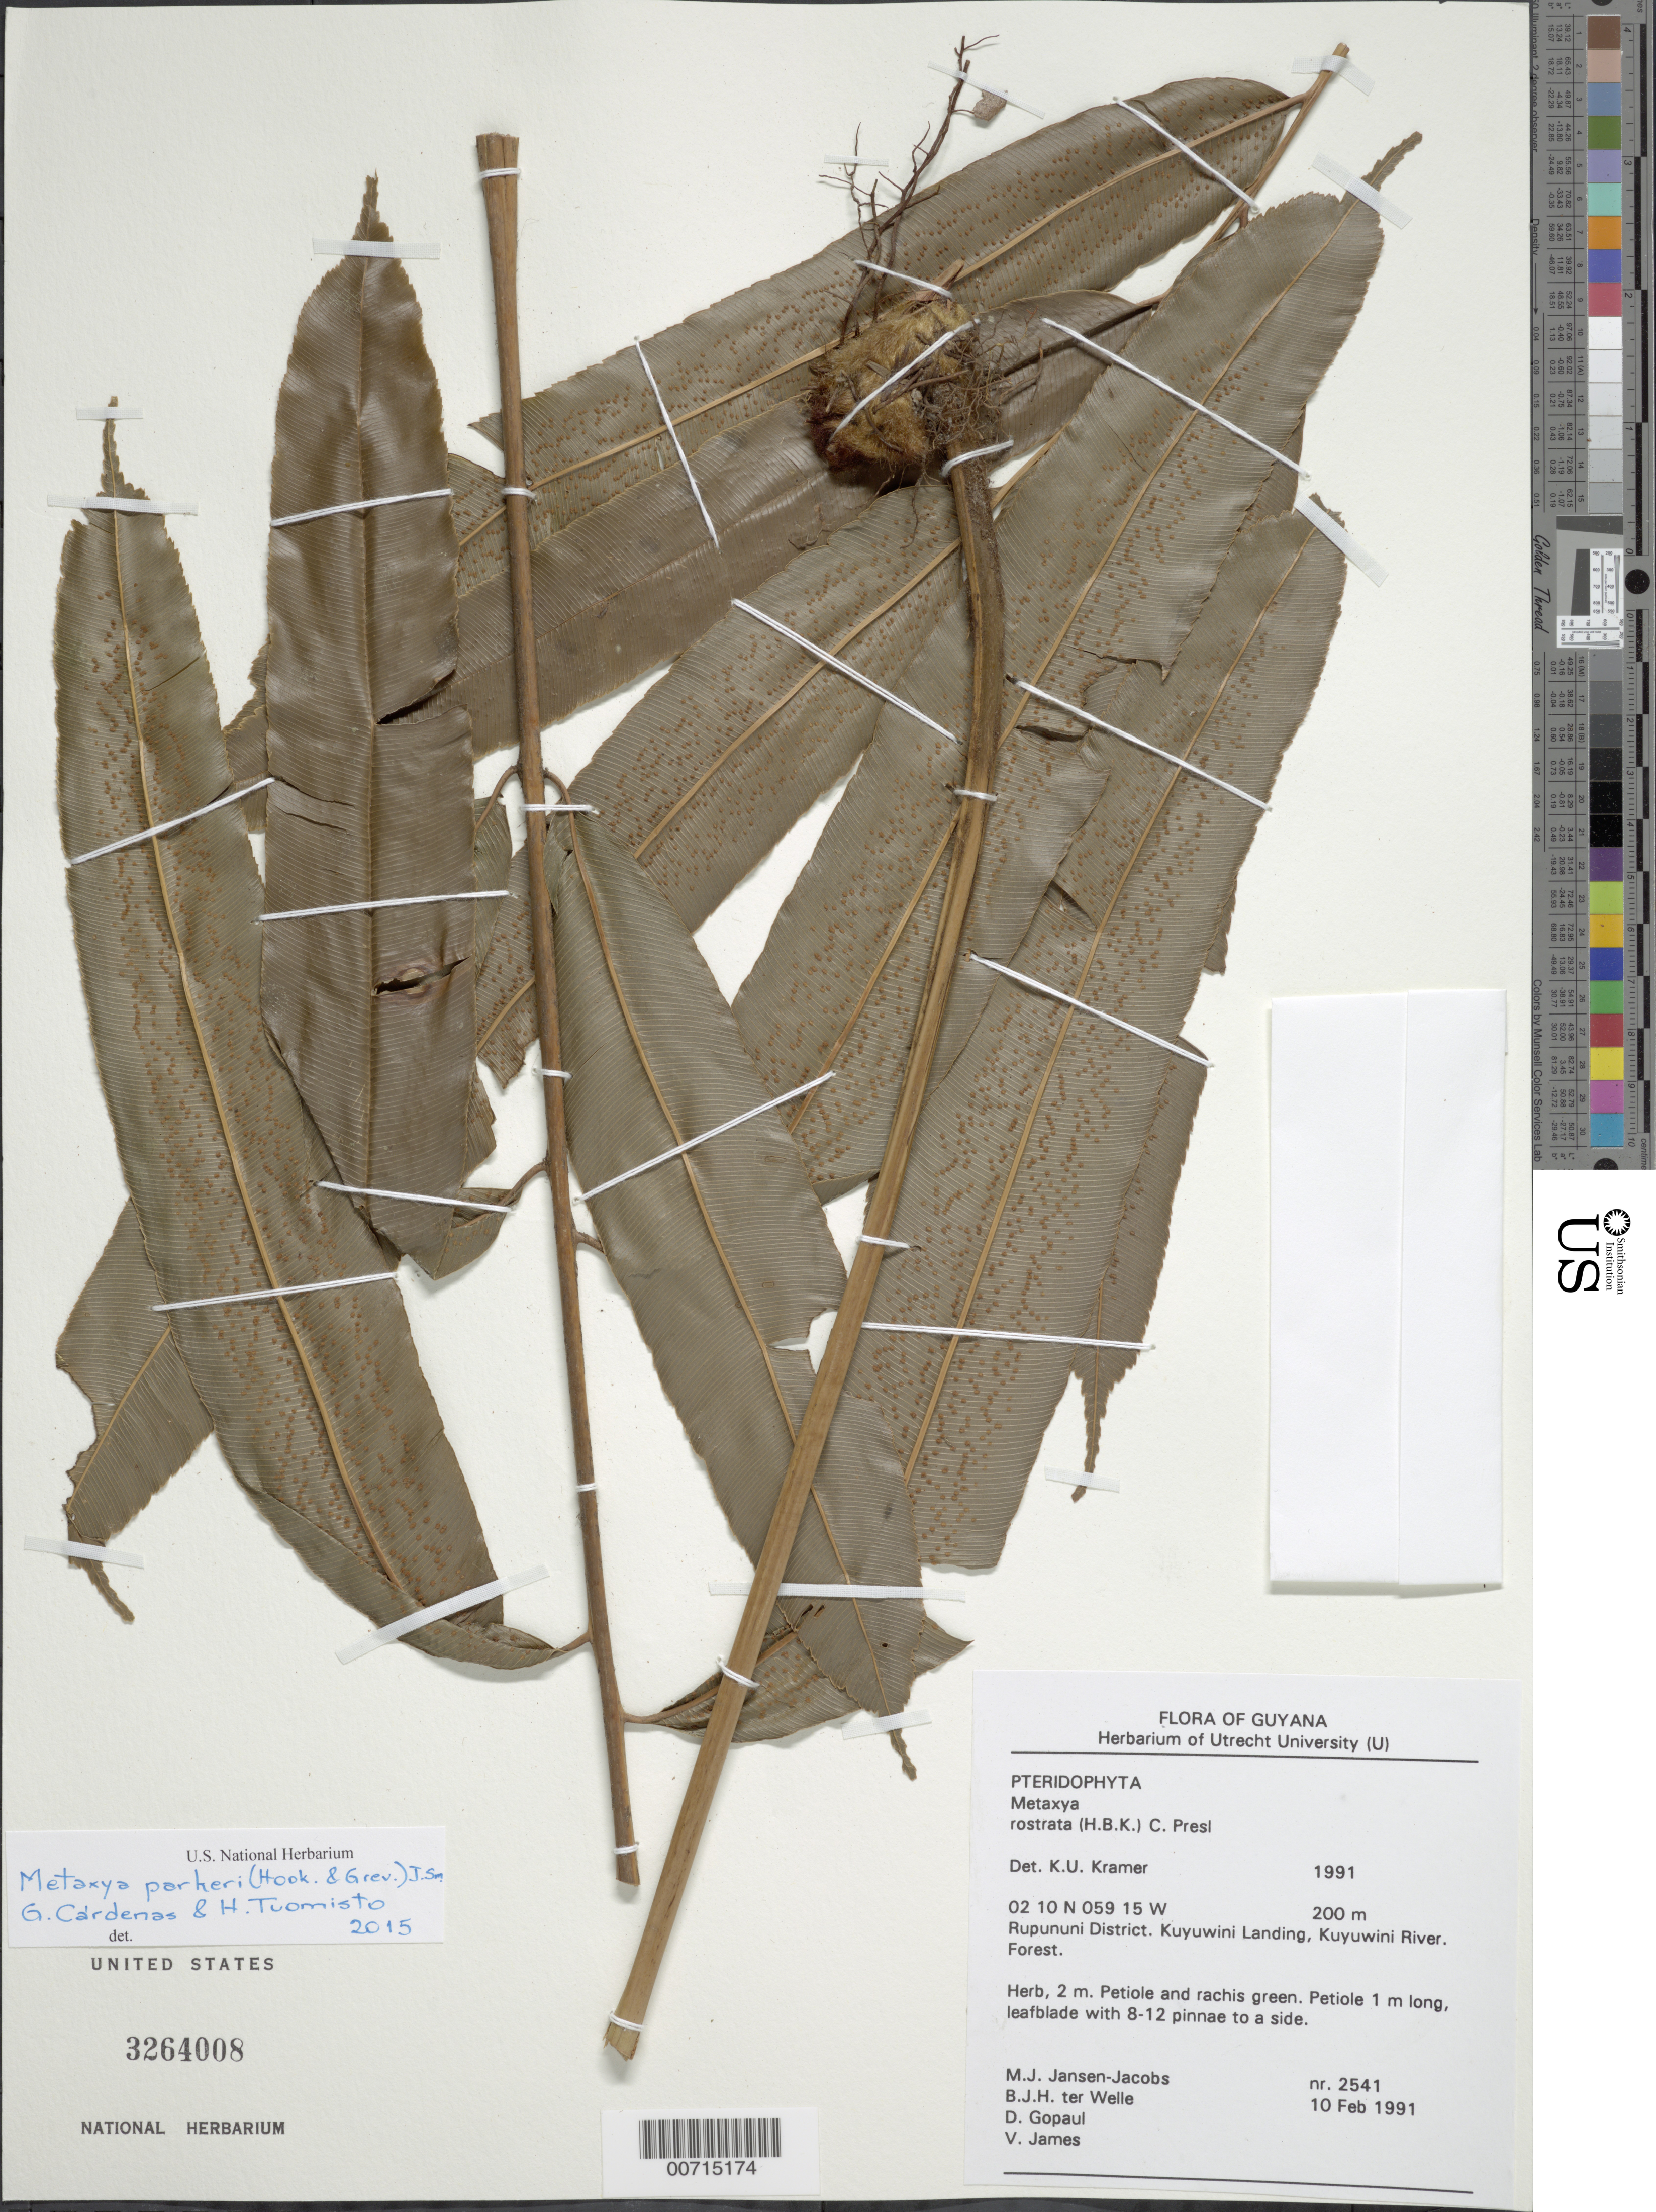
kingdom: Plantae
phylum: Tracheophyta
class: Polypodiopsida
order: Cyatheales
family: Metaxyaceae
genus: Metaxya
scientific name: Metaxya parkeri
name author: (Hook. & Grev.) J. Sm.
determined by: Cárdenas, G.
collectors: M. J. Jansen-Jacobs, B. Welle, D. Gopaul & V. James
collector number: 2541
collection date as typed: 10-Feb-91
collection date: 1991-02-10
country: Guyana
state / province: U. Takutu-U. Essequibo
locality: Kuyuwini Landing, Kuyuwini River, Rupununi District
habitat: Forest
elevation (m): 200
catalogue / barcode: US 3264008